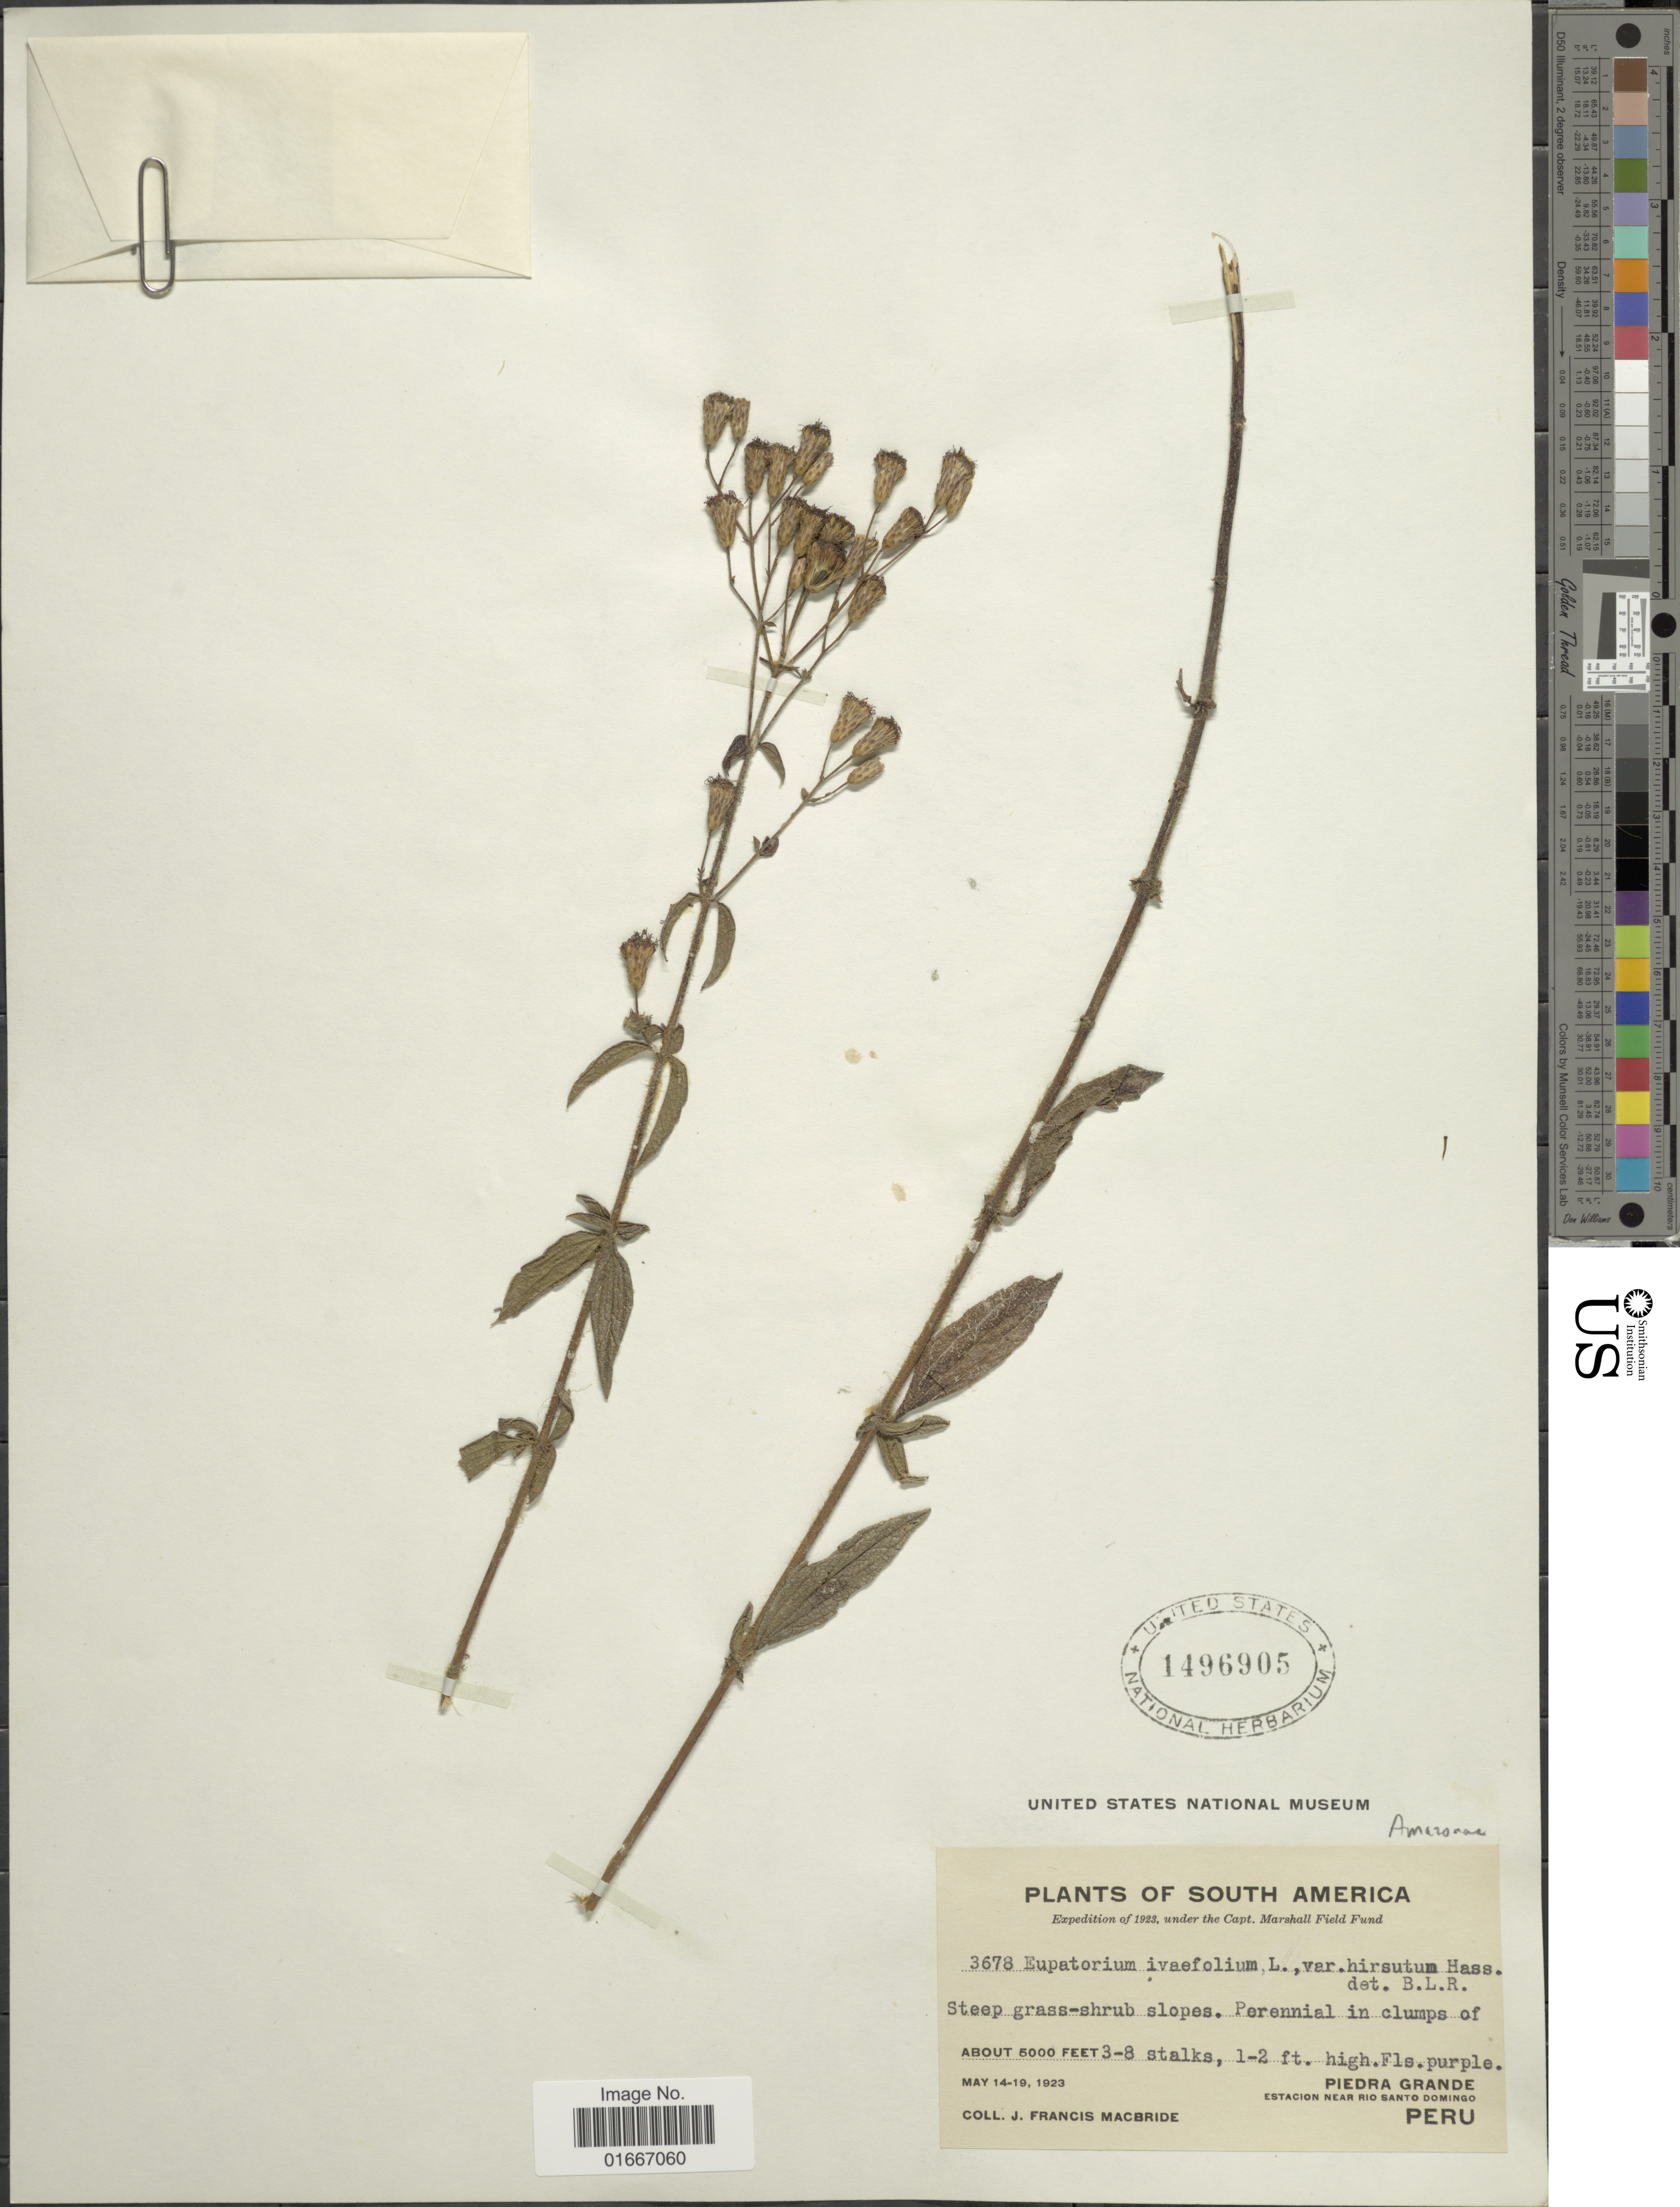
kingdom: Plantae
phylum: Tracheophyta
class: Magnoliopsida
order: Asterales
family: Asteraceae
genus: Chromolaena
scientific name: Chromolaena ivaefolia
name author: (L.) R.M. King & H. Rob.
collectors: J. F. Macbride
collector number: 378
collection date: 1923-05-14/1923-05-19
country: Peru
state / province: Amazonas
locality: Peru. Amazonas. Piedra Grande. Estacion near Rio Santo Domingo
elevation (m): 1524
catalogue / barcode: US 1496905